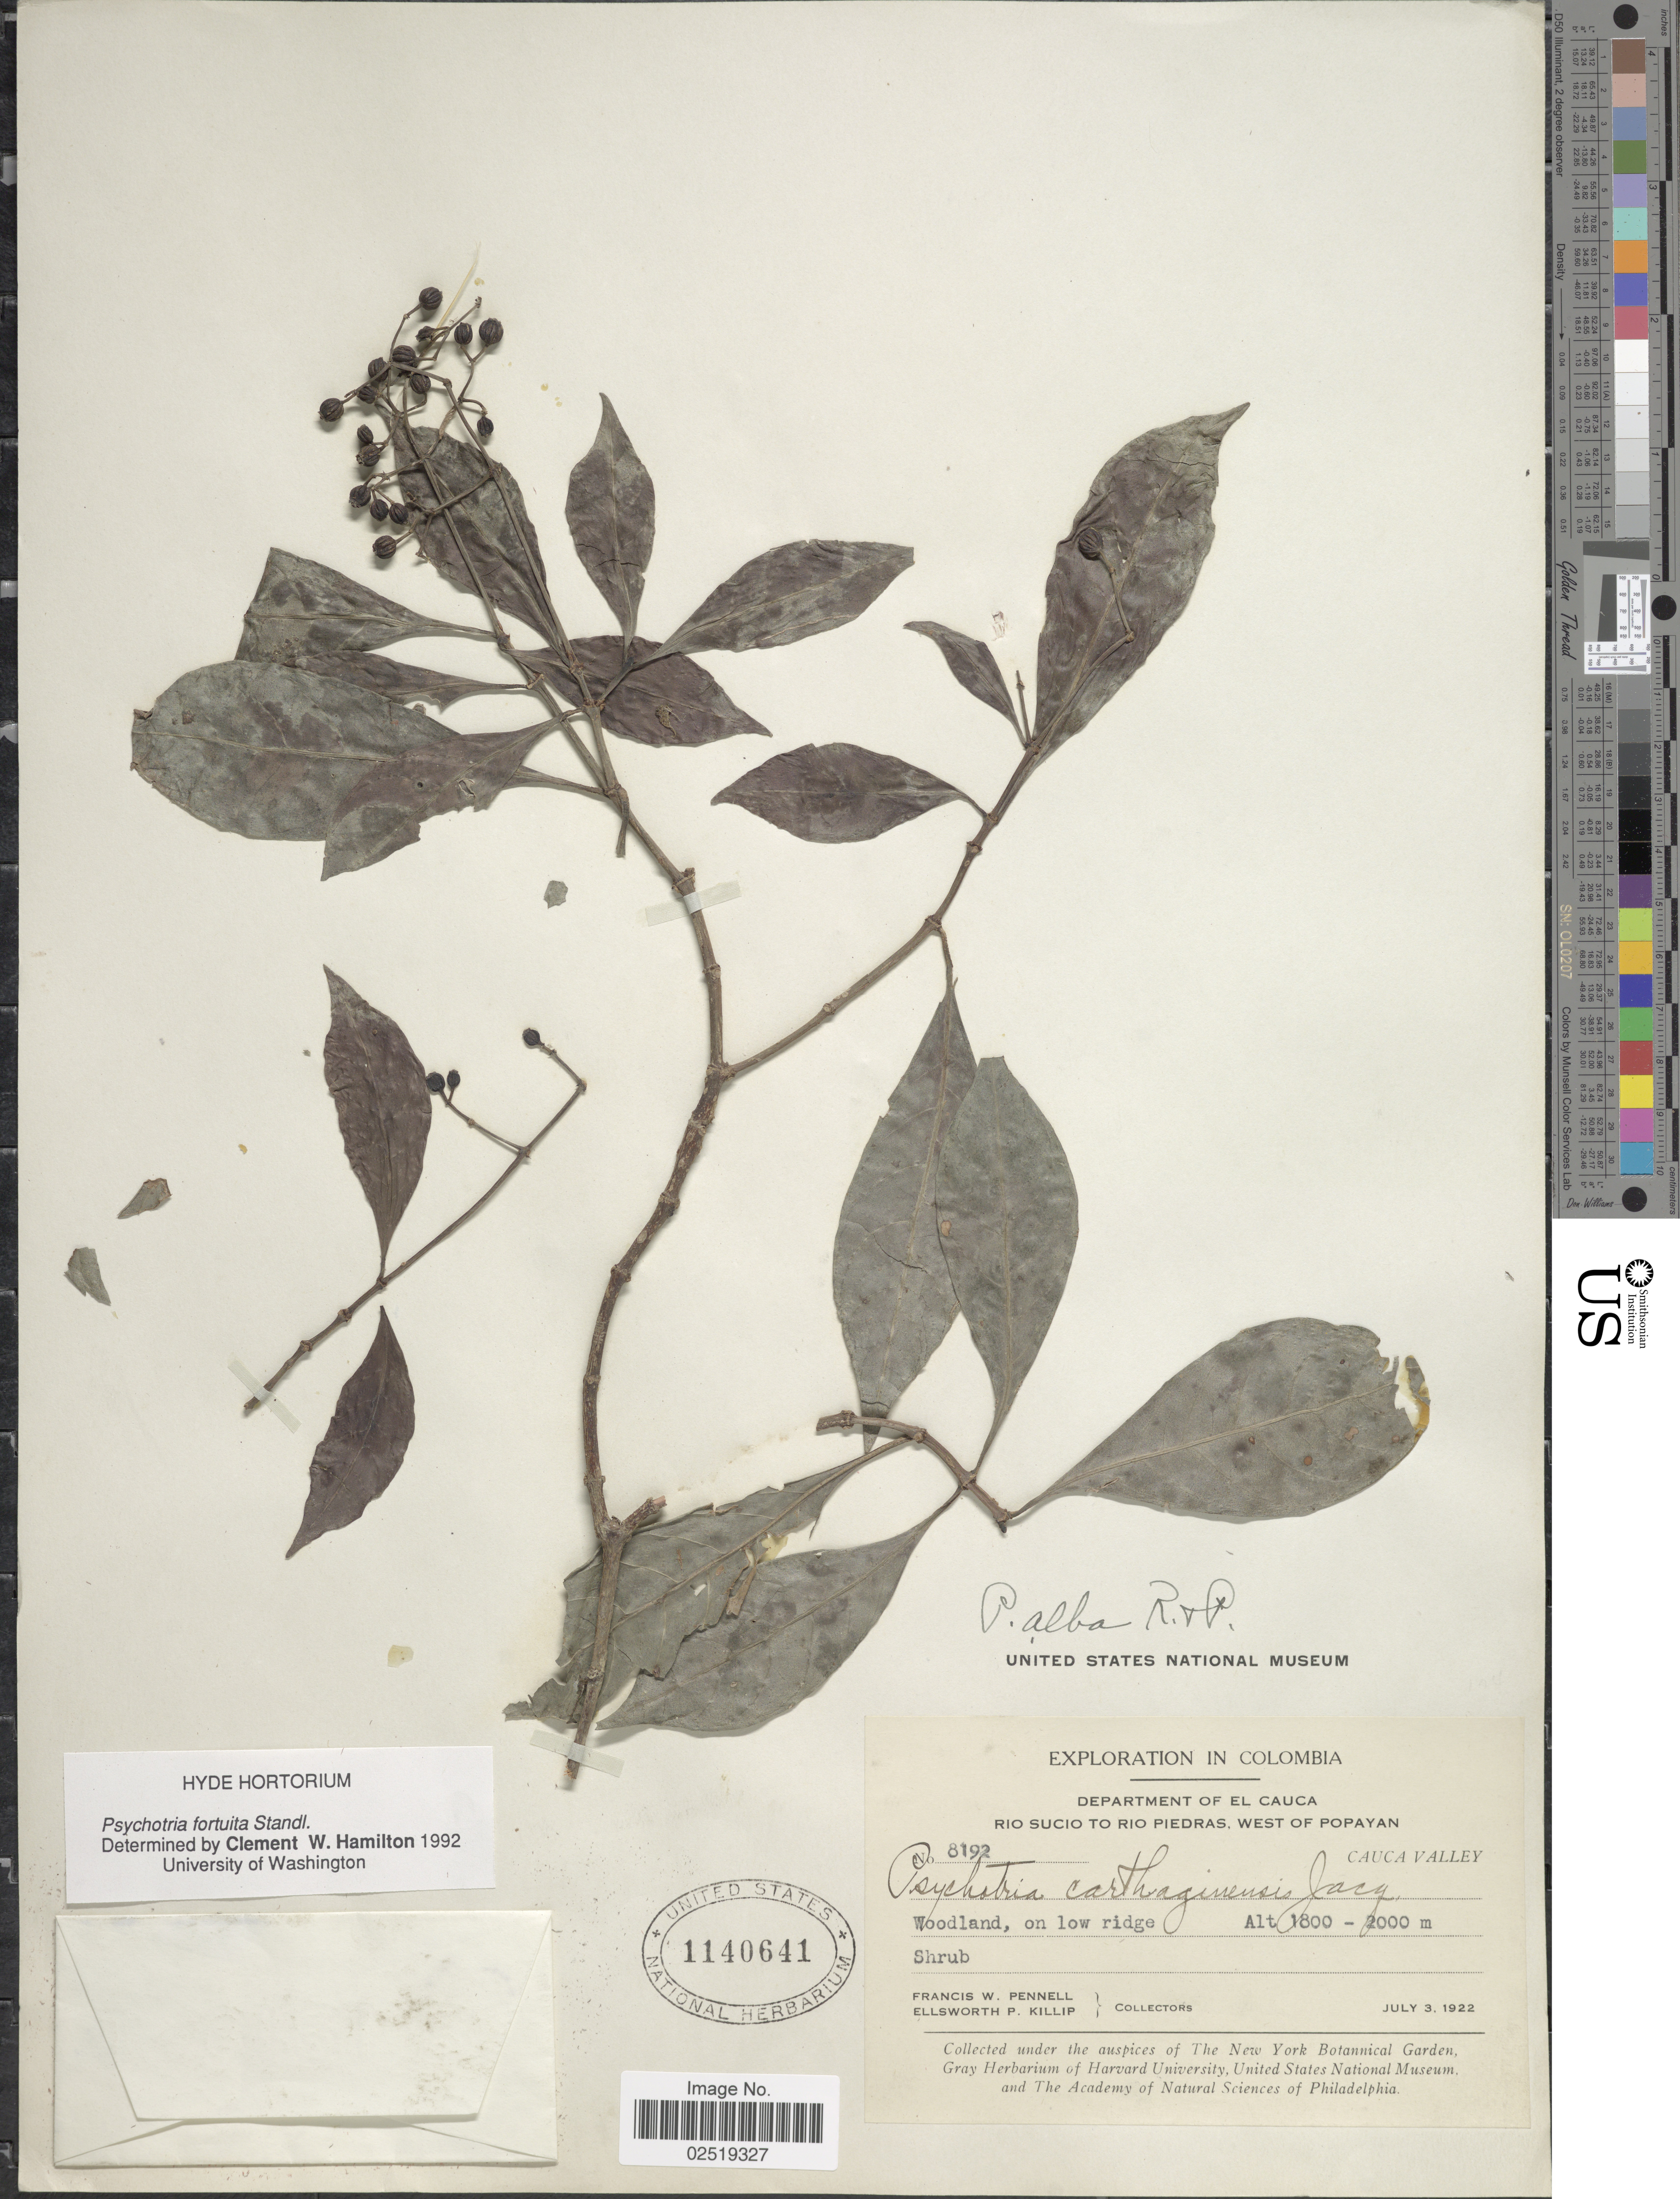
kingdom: Plantae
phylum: Tracheophyta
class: Magnoliopsida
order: Gentianales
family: Rubiaceae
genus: Psychotria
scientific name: Psychotria fortuita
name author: Standl.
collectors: F. W. Pennell & E. P. Killip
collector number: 8192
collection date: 1922-07-03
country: Colombia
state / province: Cauca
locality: Department of El Cauca. Rio Sucio to Rio Piedras, West of Popayan. Cauca Valley. Woodland, on low ridge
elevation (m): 1800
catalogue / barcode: US 1140641